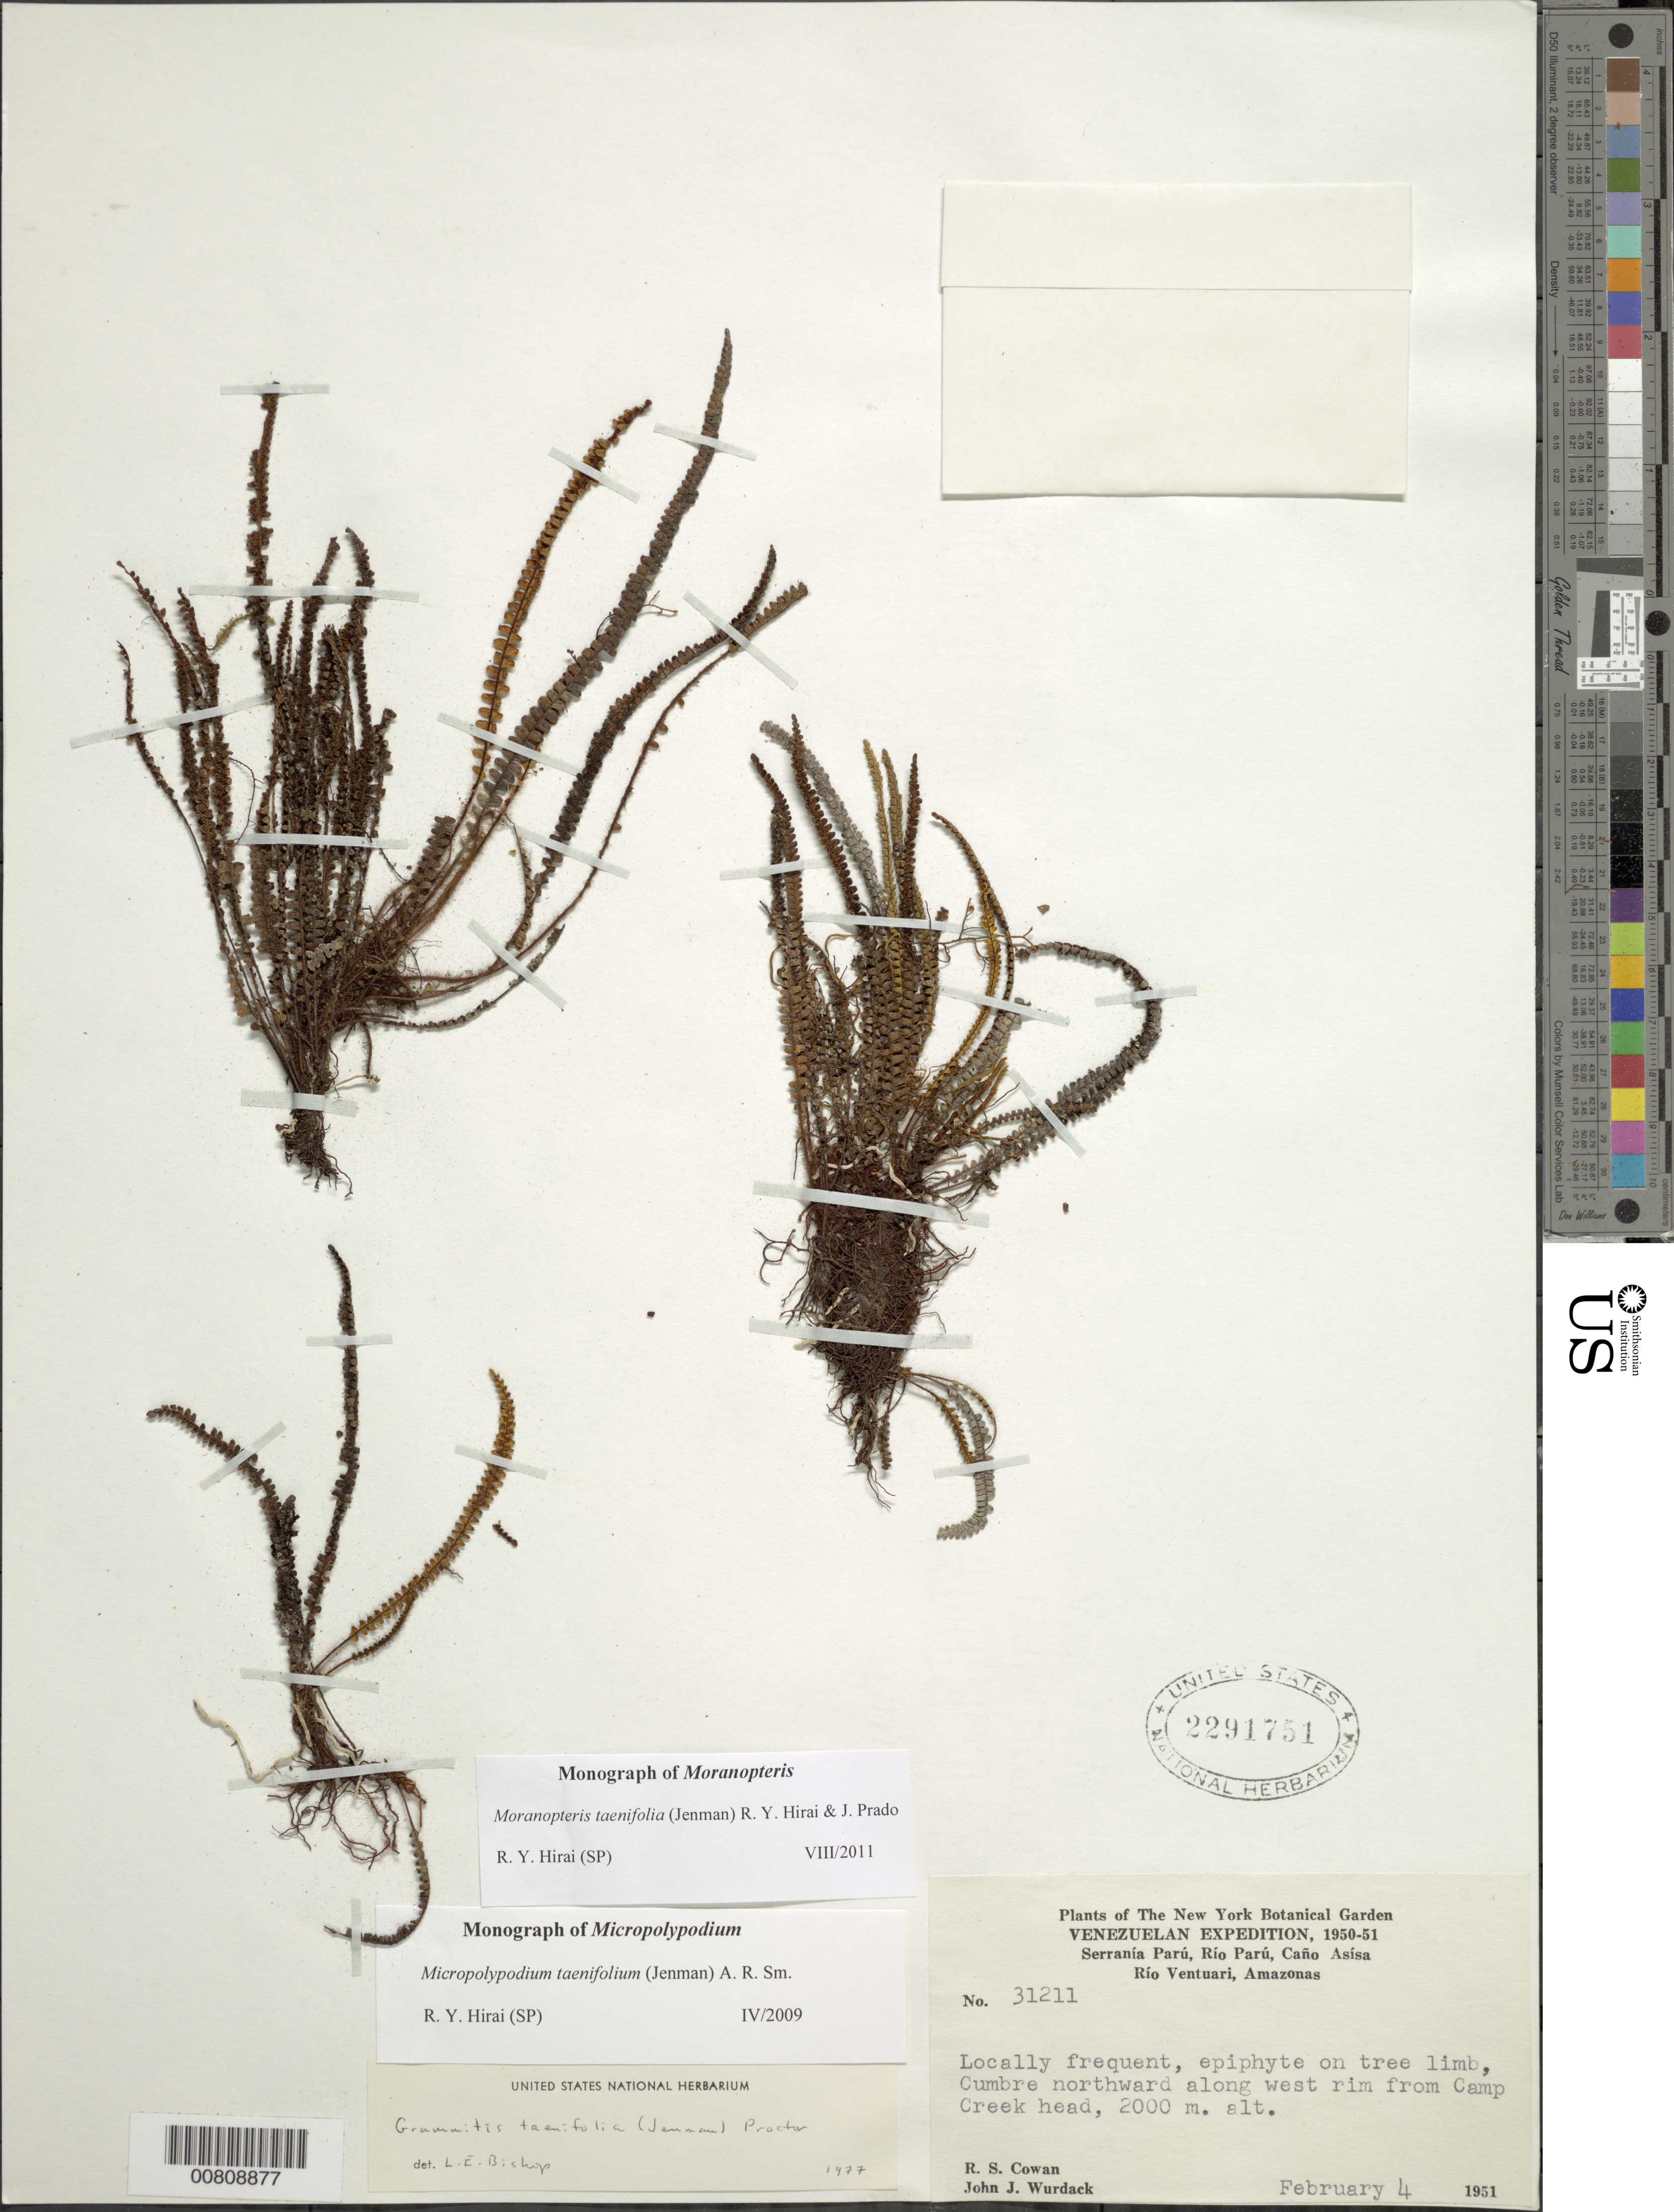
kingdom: Plantae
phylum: Tracheophyta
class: Polypodiopsida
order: Polypodiales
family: Polypodiaceae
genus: Moranopteris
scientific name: Moranopteris taenifolia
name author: (Jenman) R. Y. Hirai & J. Prado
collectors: R. S. Cowan & J. J. Wurdack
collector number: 31211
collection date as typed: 4-Feb-51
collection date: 1951-02-04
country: Venezuela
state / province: Amazonas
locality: Serranía Parú, along West Rim from Camp Creek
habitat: Cumbre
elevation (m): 2000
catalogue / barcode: US 2291751